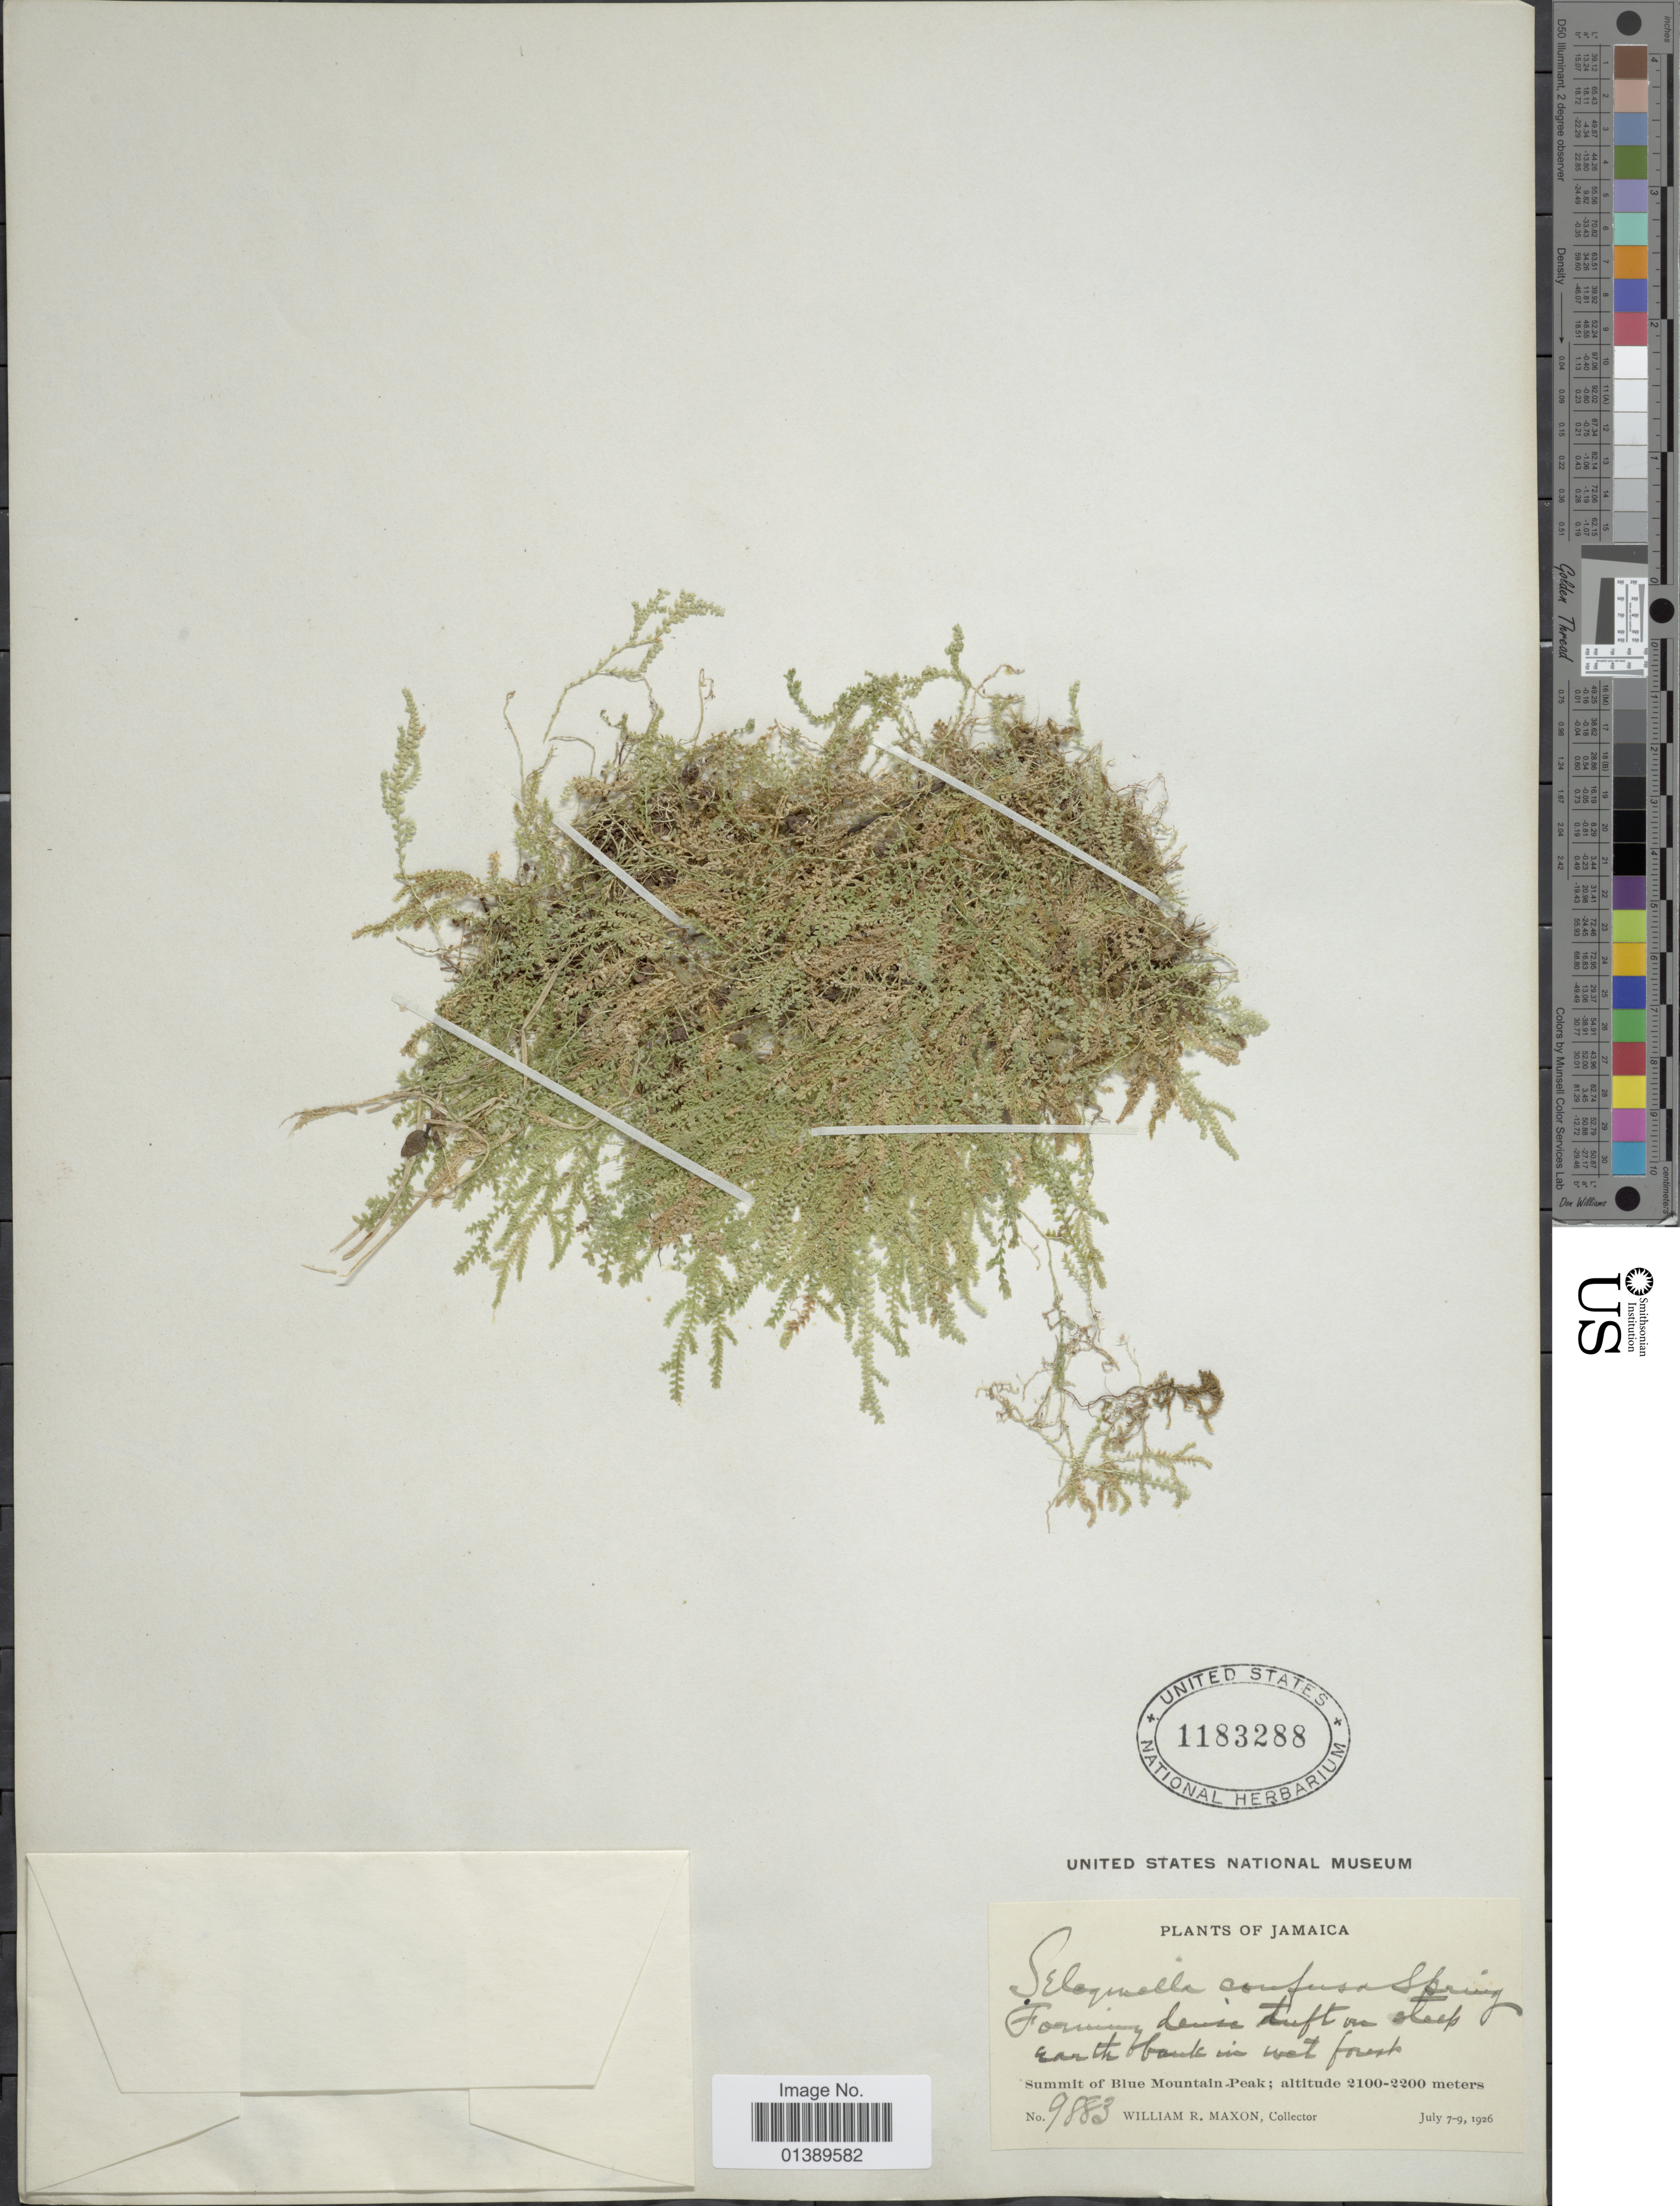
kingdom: Plantae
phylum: Tracheophyta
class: Lycopodiopsida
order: Selaginellales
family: Selaginellaceae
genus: Selaginella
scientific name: Selaginella confusa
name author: Spring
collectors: W. R. Maxon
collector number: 9883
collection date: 1926-07-07/1926-07-09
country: Jamaica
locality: Summit of Blue Mountain Peak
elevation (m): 2100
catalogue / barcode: US 1183288